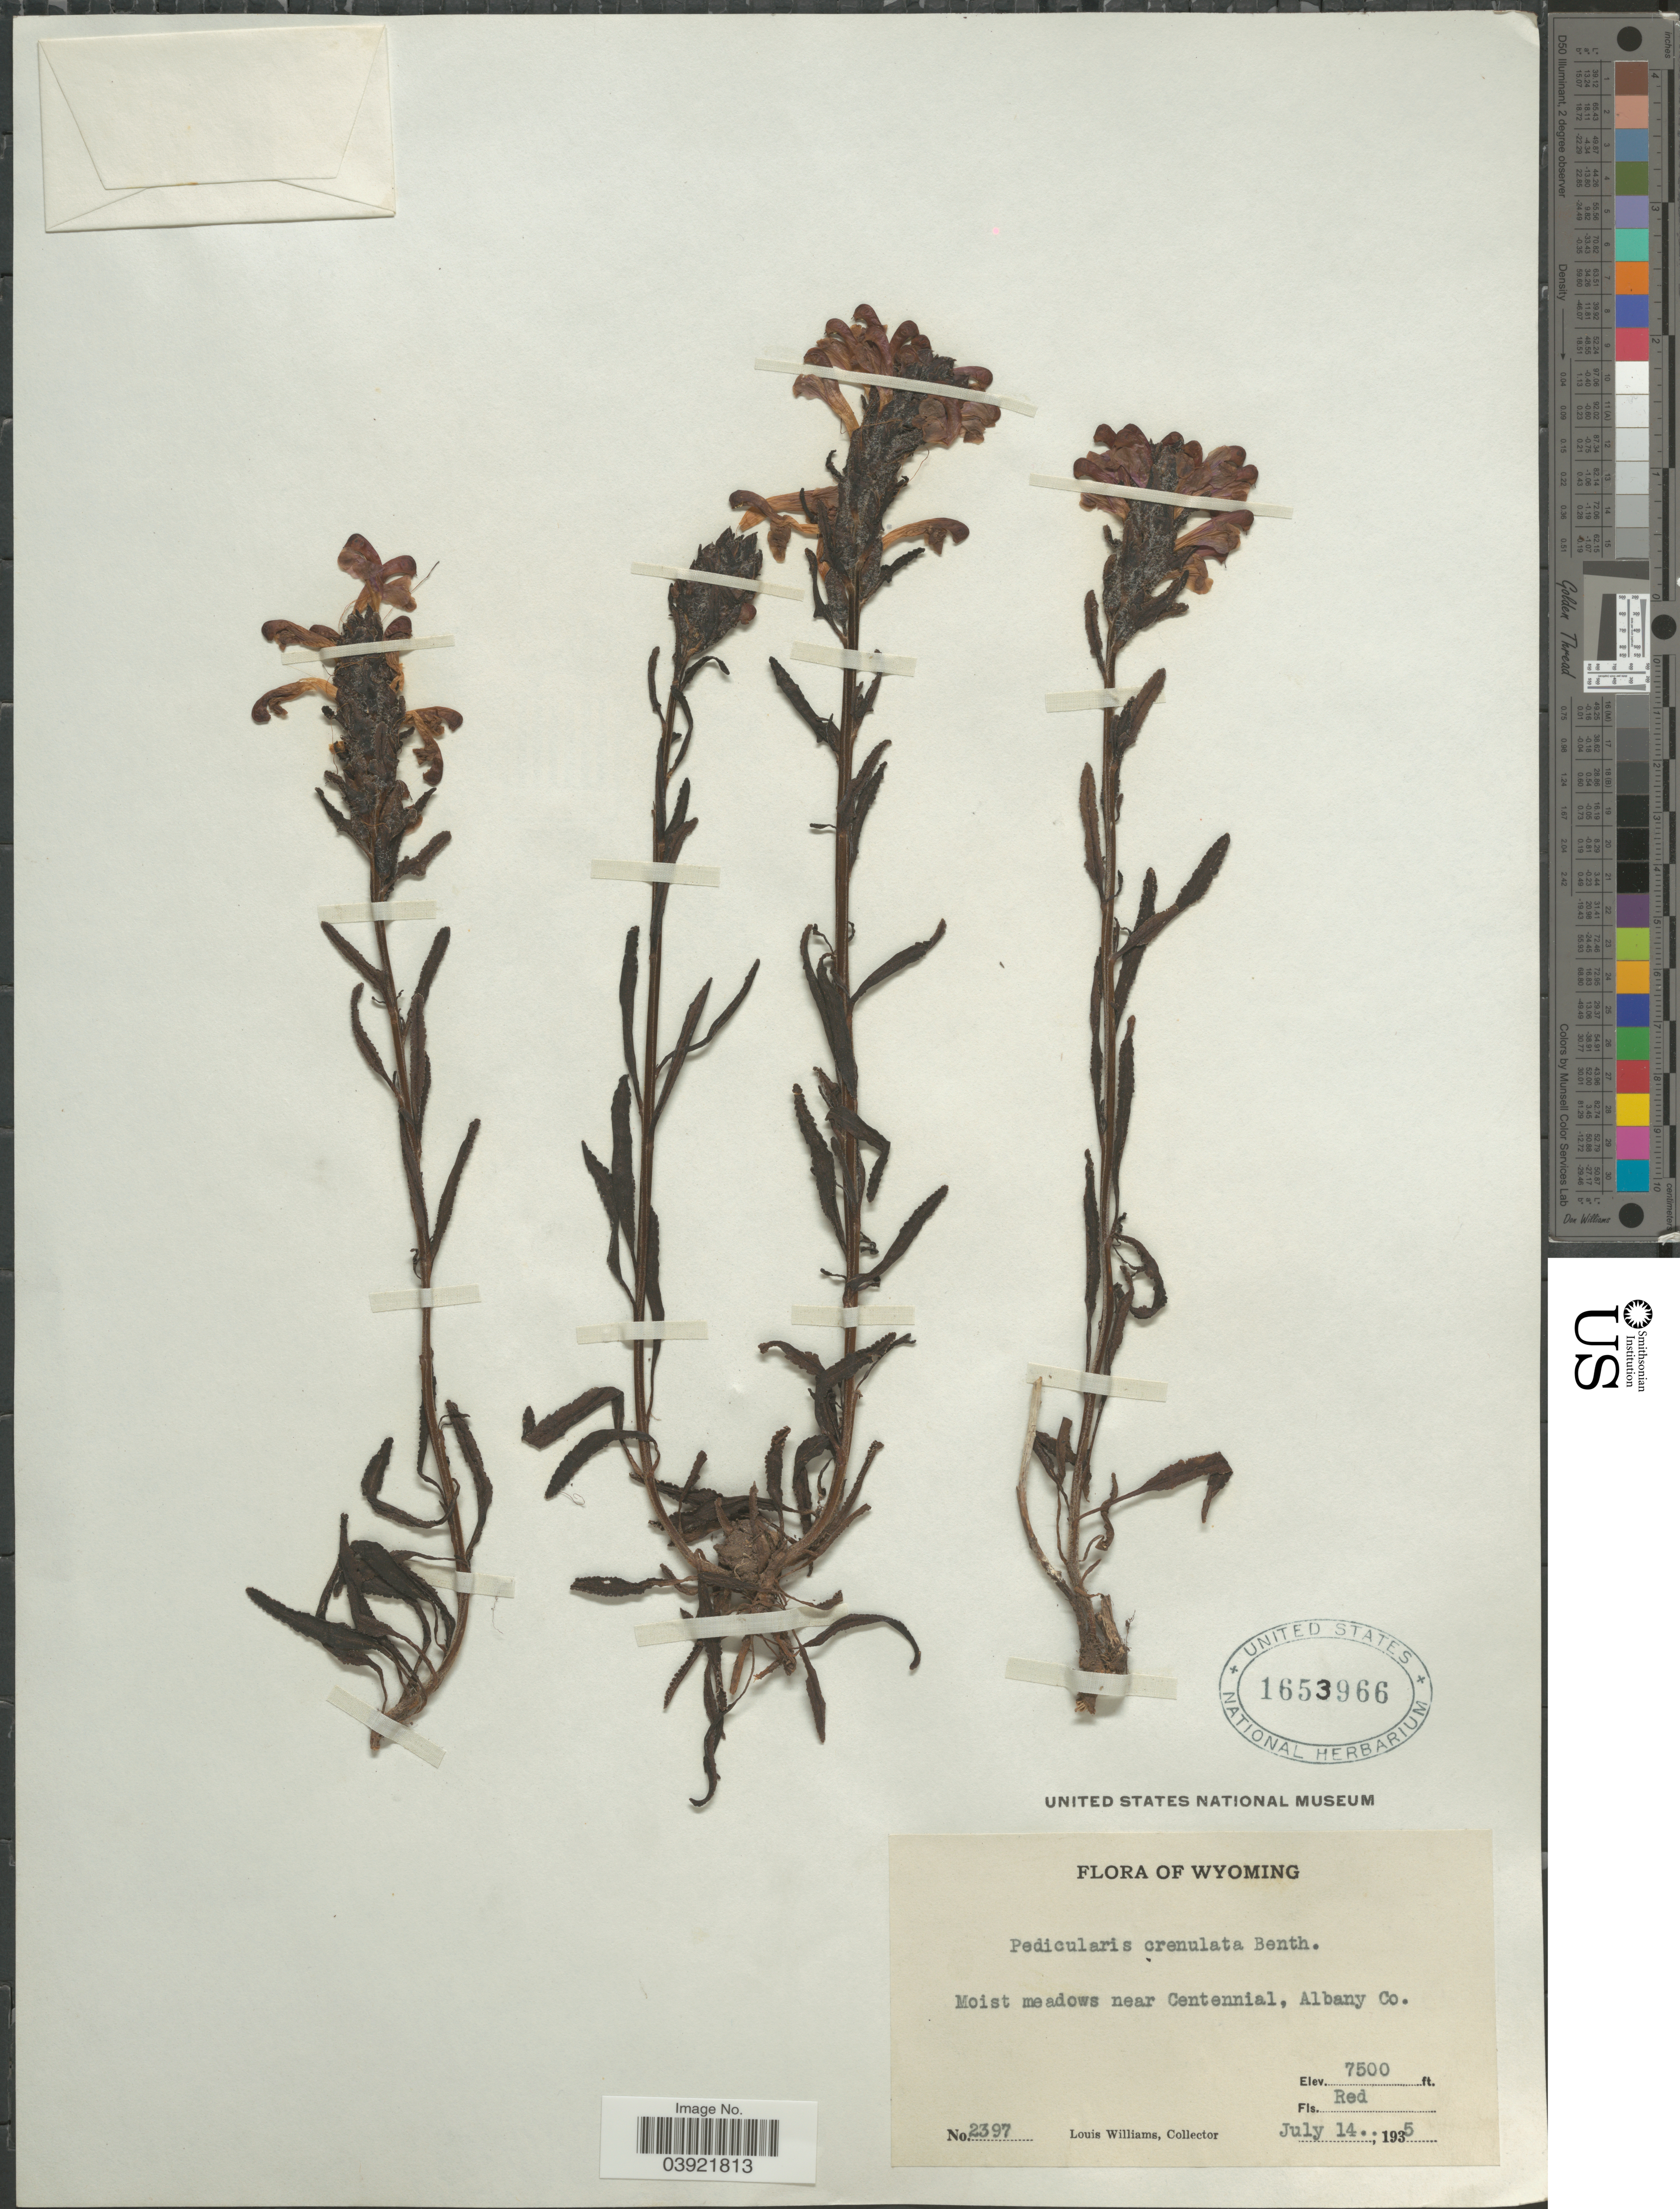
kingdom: Plantae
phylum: Tracheophyta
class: Magnoliopsida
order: Lamiales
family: Orobanchaceae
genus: Pedicularis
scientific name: Pedicularis crenulata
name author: Benth.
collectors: L. G. Williams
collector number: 2397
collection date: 1935-07-14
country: United States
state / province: Wyoming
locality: Near Centennial, Albany Co.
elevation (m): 2286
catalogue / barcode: US 1653966